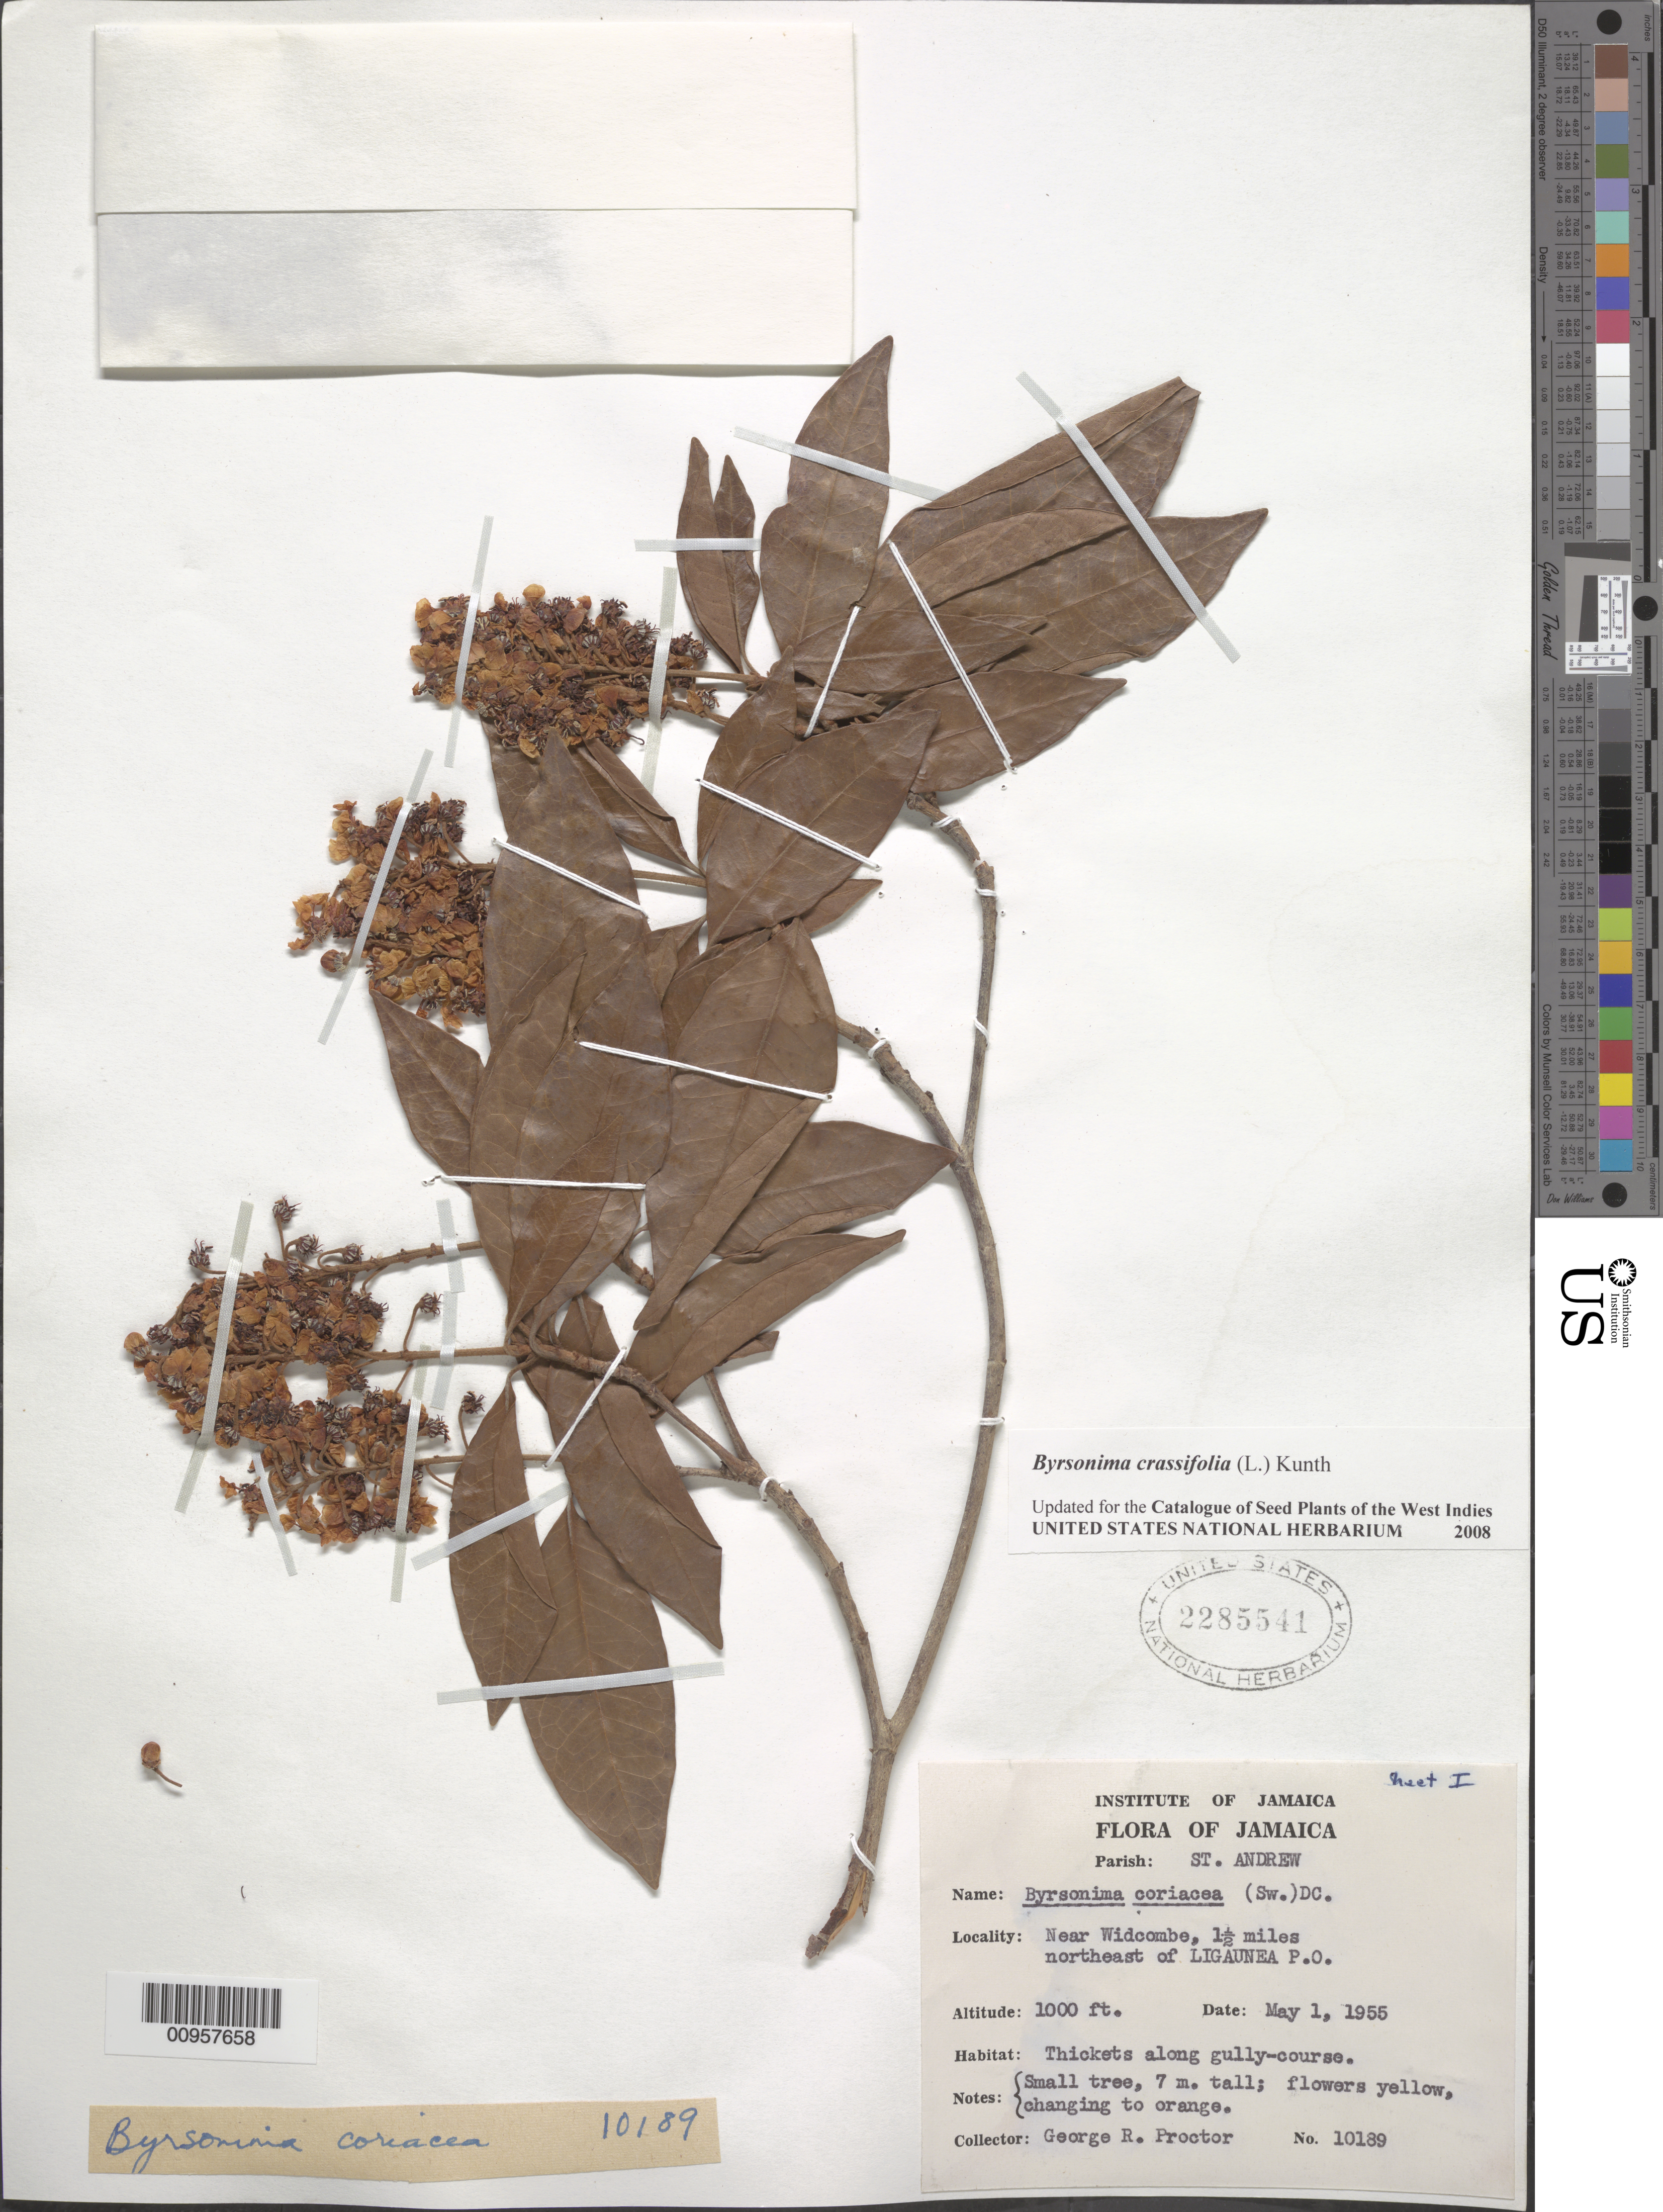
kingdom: Plantae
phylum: Tracheophyta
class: Magnoliopsida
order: Malpighiales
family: Malpighiaceae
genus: Byrsonima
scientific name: Byrsonima crassifolia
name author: (L.) Kunth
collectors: G. R. Proctor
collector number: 10189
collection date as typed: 01 May 1955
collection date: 1955-05-01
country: Jamaica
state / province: Saint Andrew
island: Jamaica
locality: Near Widcombe, 1 1/2 miles NE of Ligaunea P.O.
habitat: Thickets along gully-course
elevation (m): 305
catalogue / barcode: US 2285541